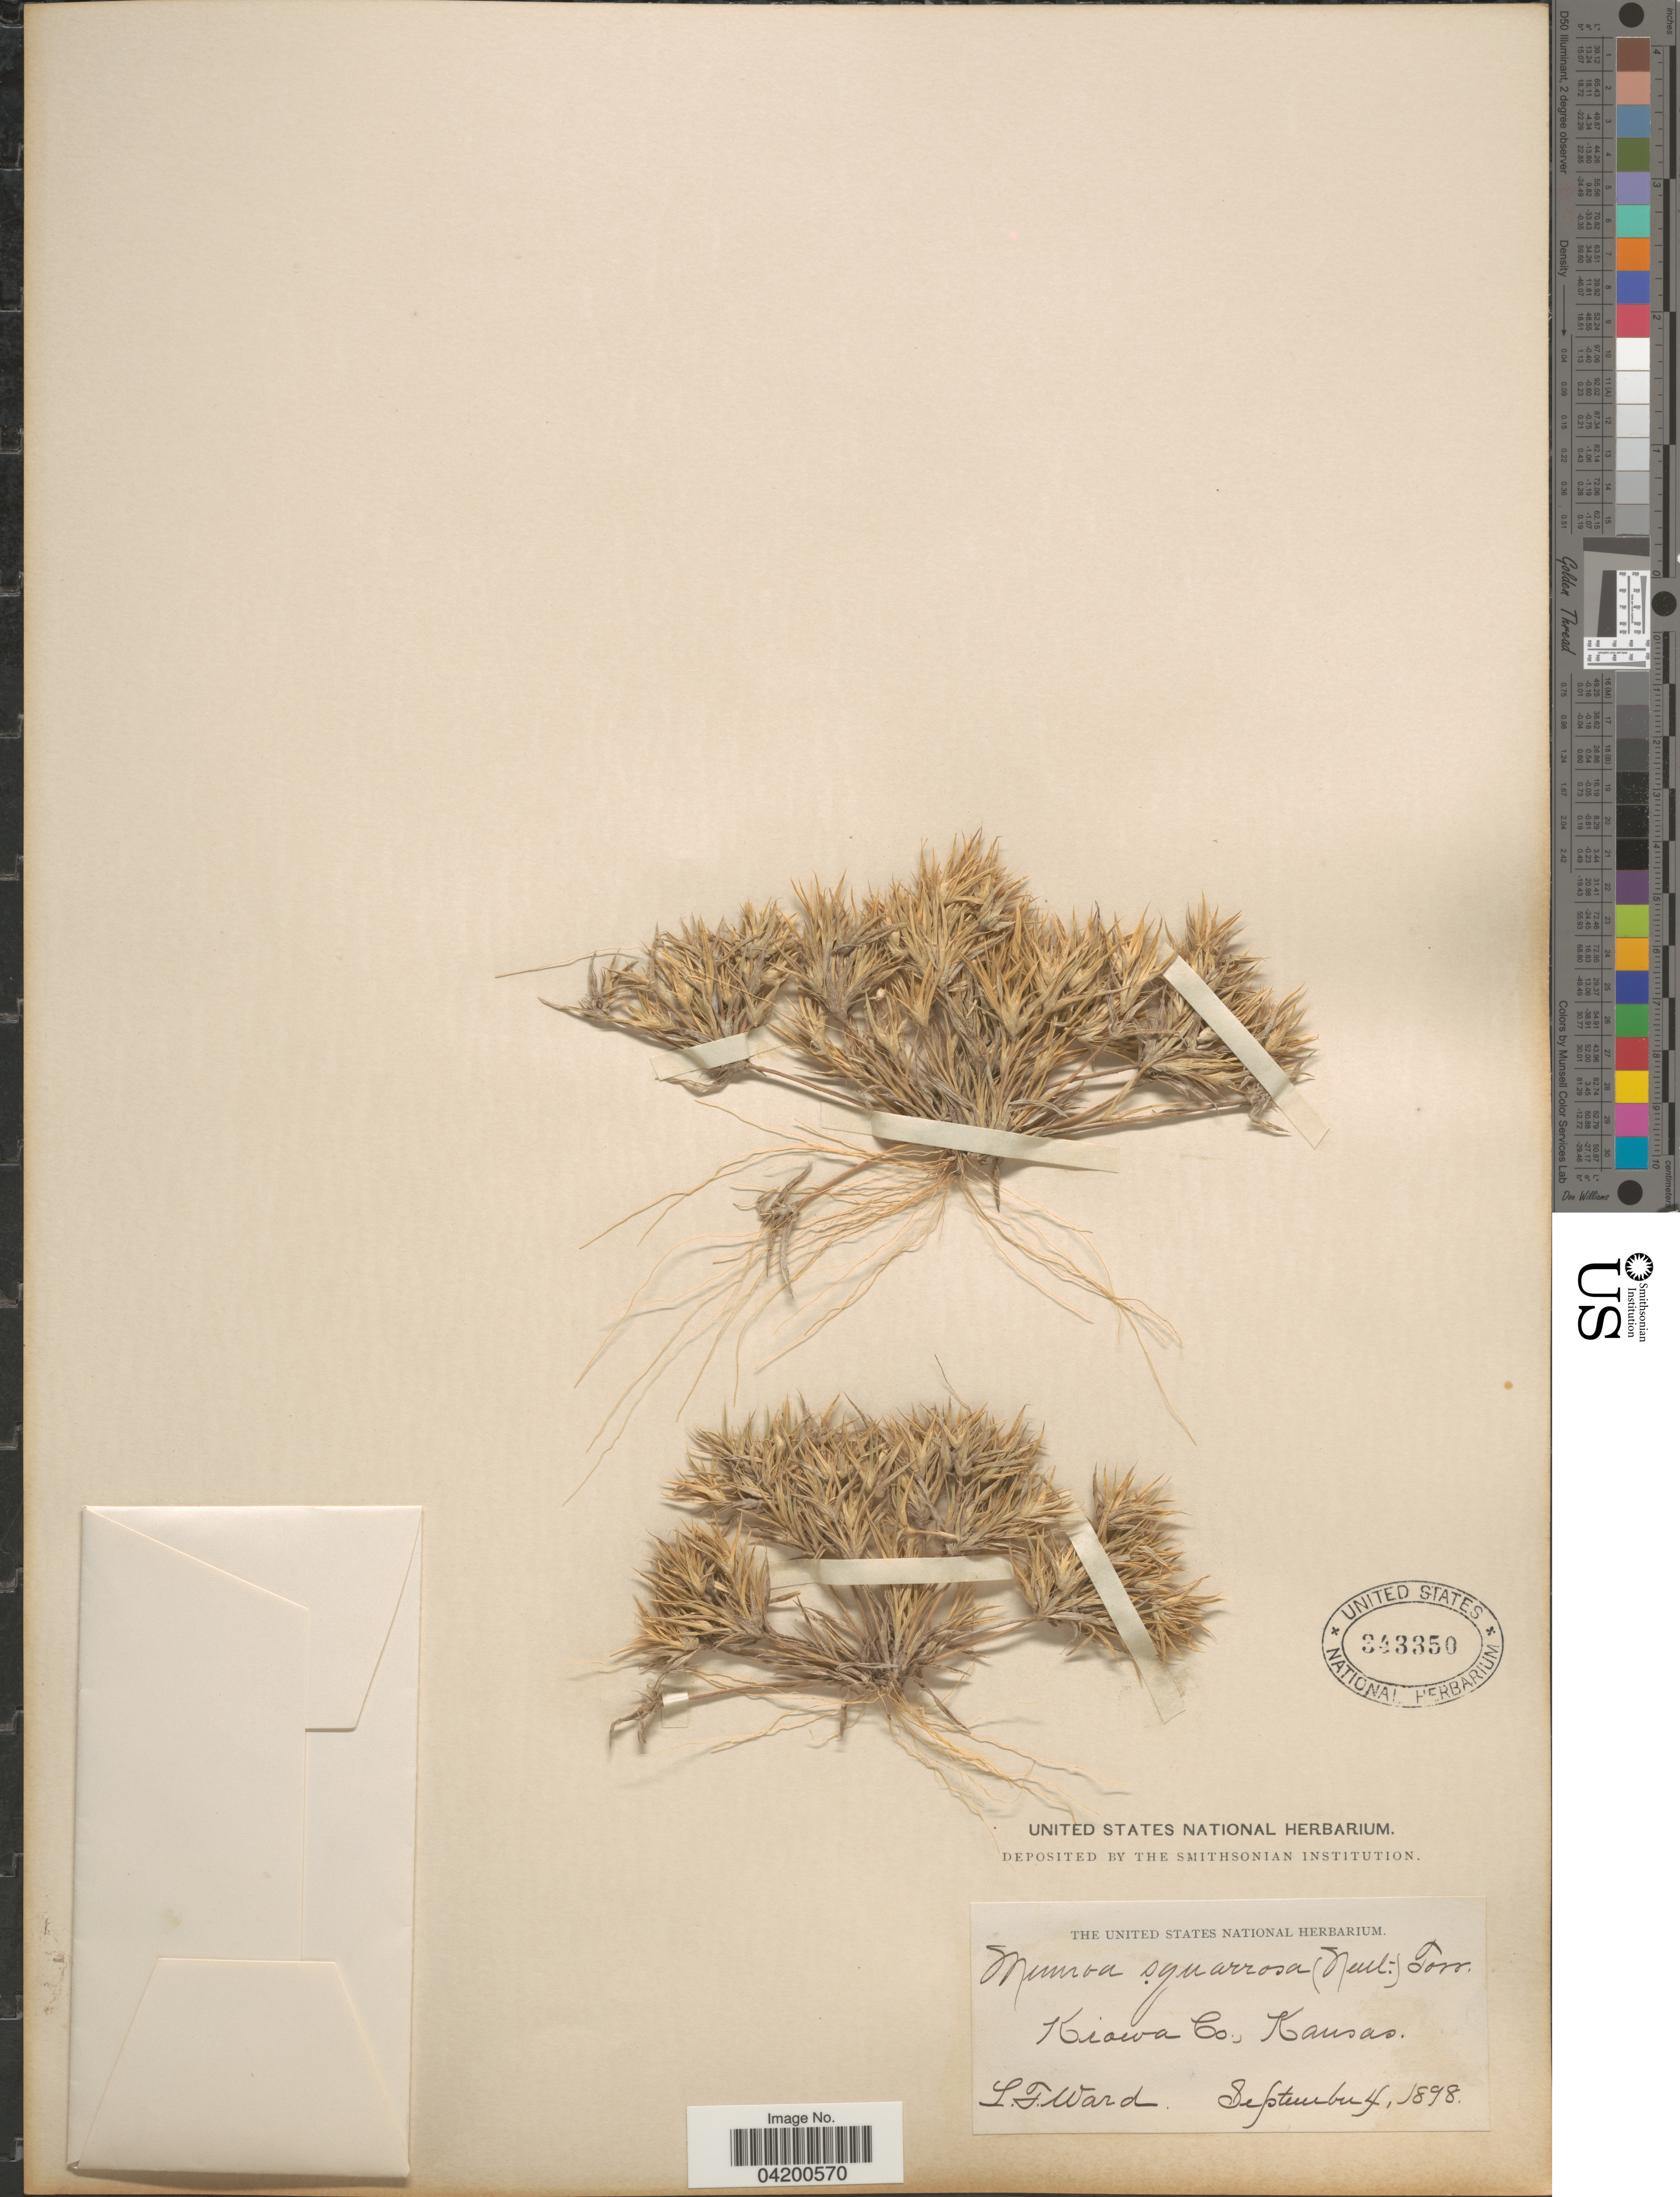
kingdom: Plantae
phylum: Tracheophyta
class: Liliopsida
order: Poales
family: Poaceae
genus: Munroa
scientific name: Munroa squarrosa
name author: (Nutt.) Torr.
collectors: L. Ward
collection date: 1898-09-04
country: United States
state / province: Kansas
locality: Kiowa Co.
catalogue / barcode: US 343350